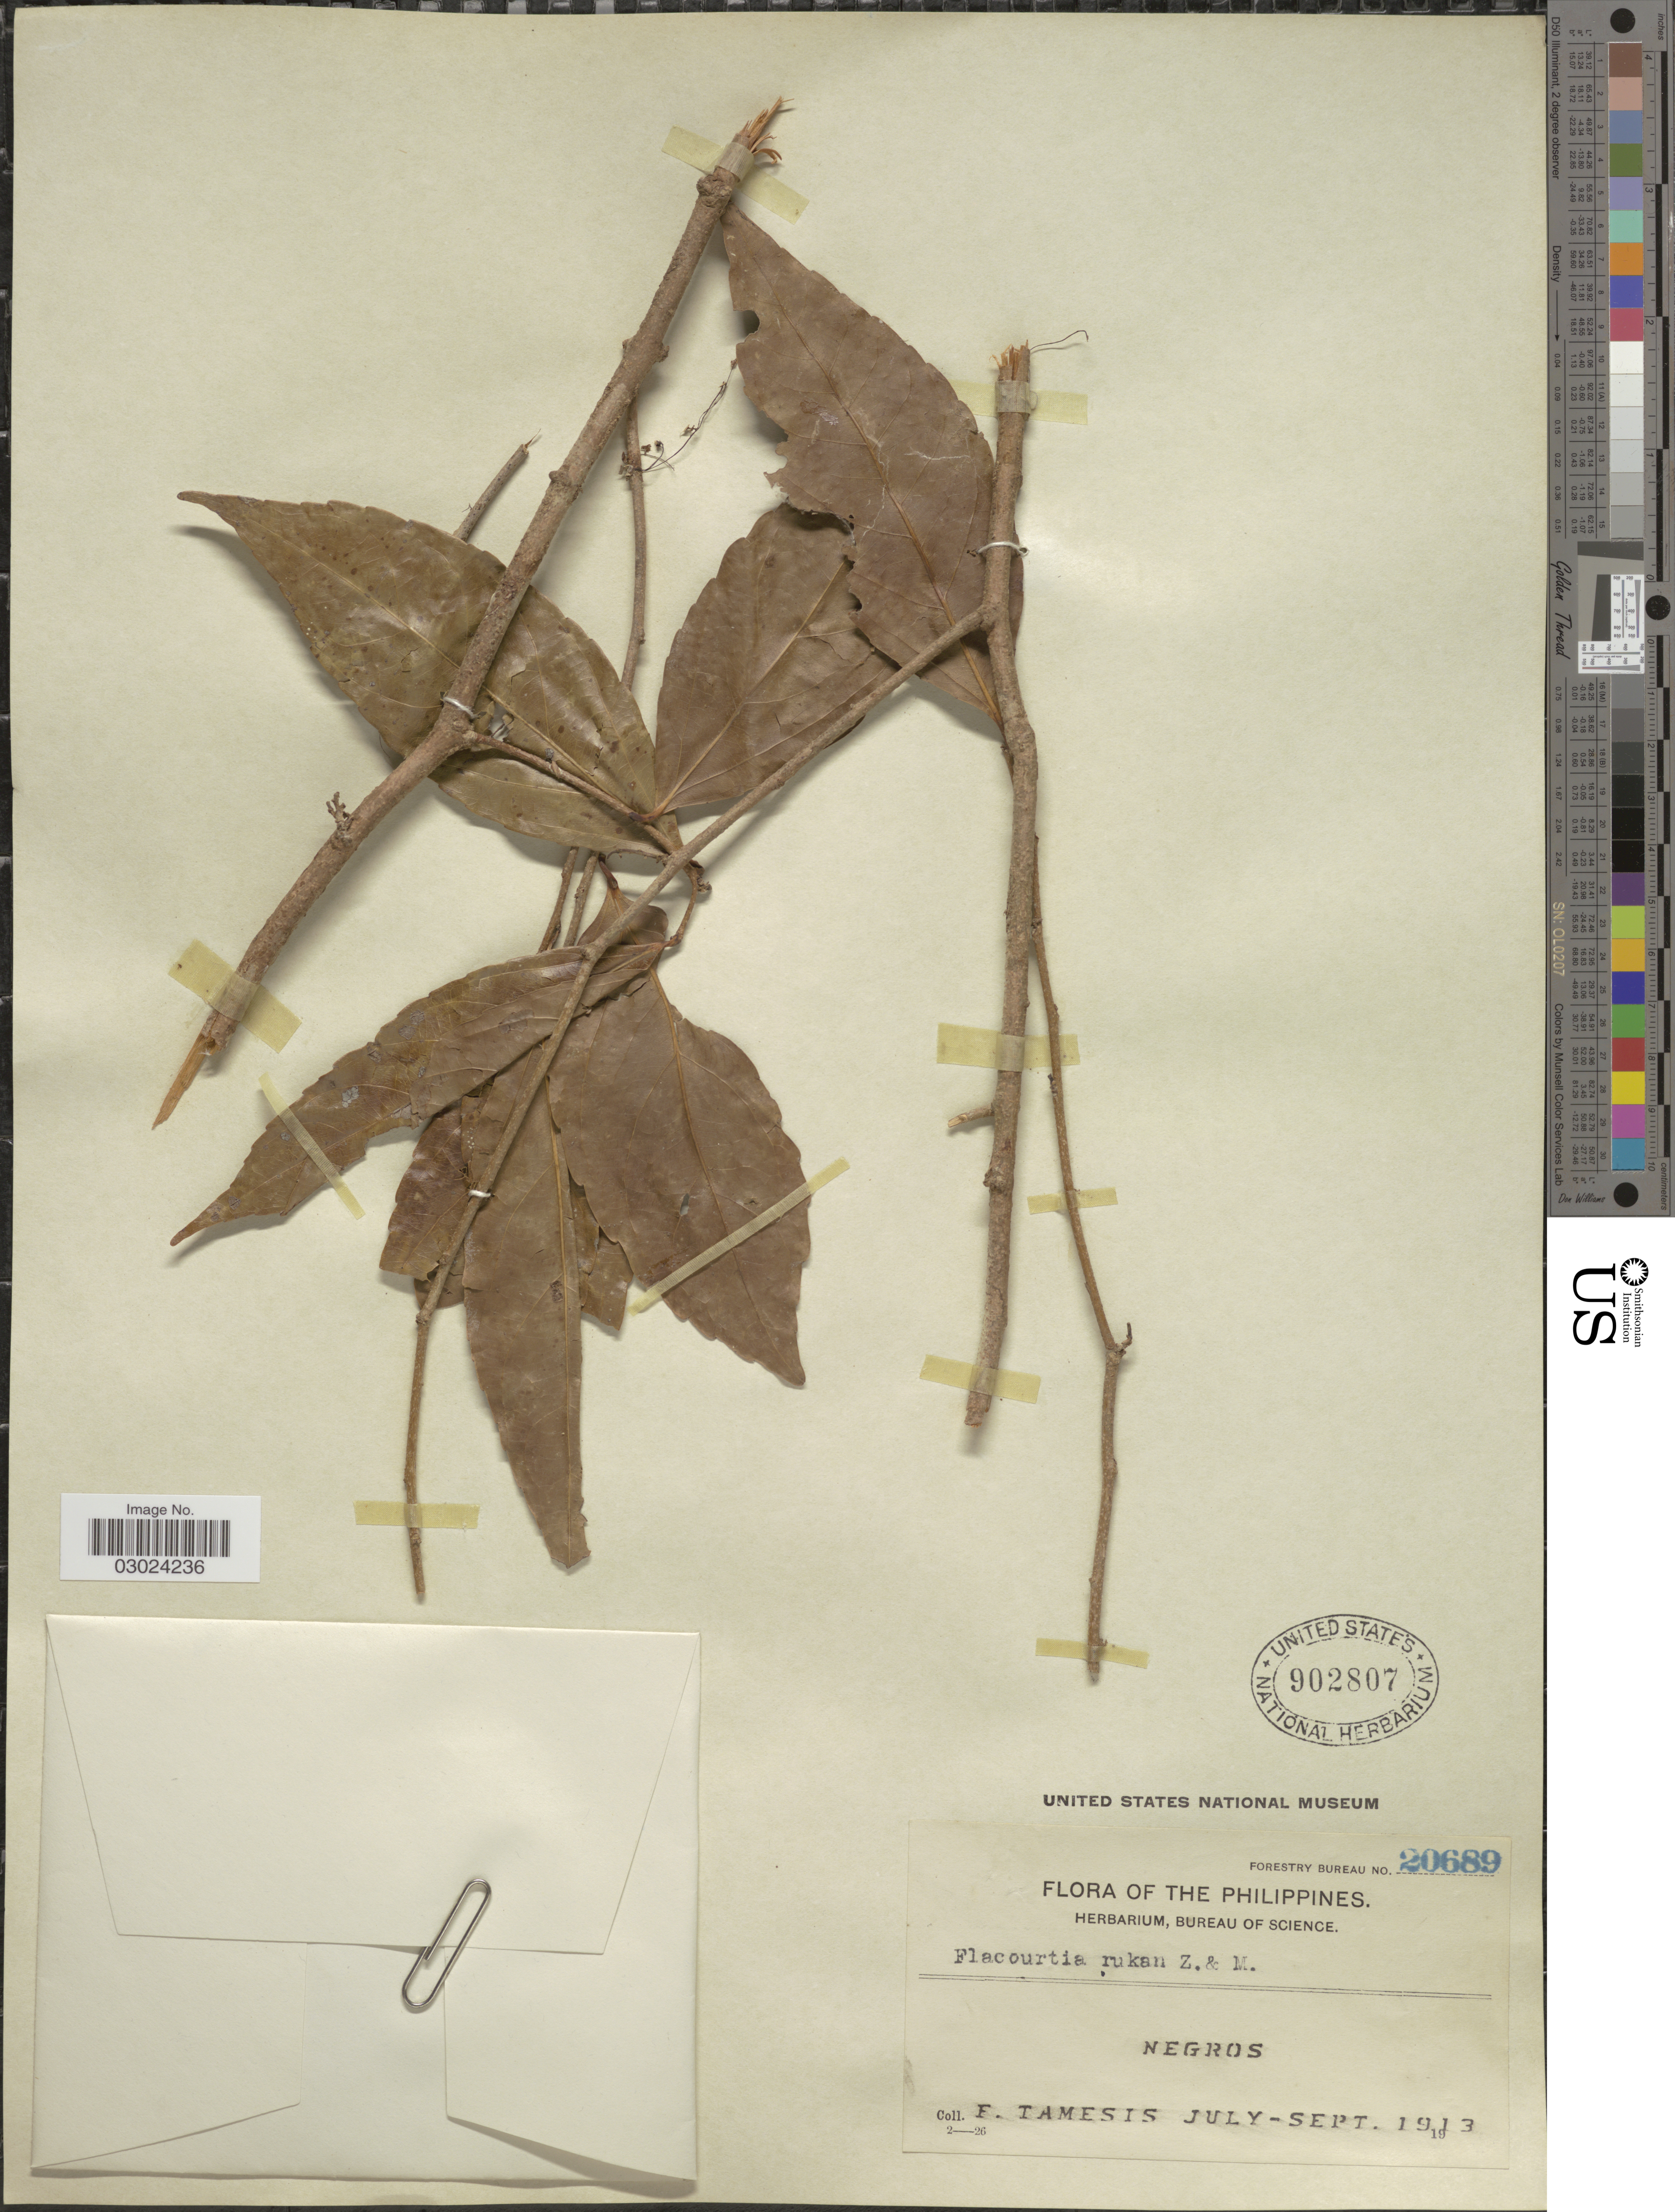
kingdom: Plantae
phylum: Tracheophyta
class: Magnoliopsida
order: Malpighiales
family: Salicaceae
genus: Flacourtia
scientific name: Flacourtia rukam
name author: Zoll. & Moritzi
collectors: F. Tamesis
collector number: Forestry Bureau 20689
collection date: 1913-07/1913-09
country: Philippines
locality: Negros.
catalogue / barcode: US 902807